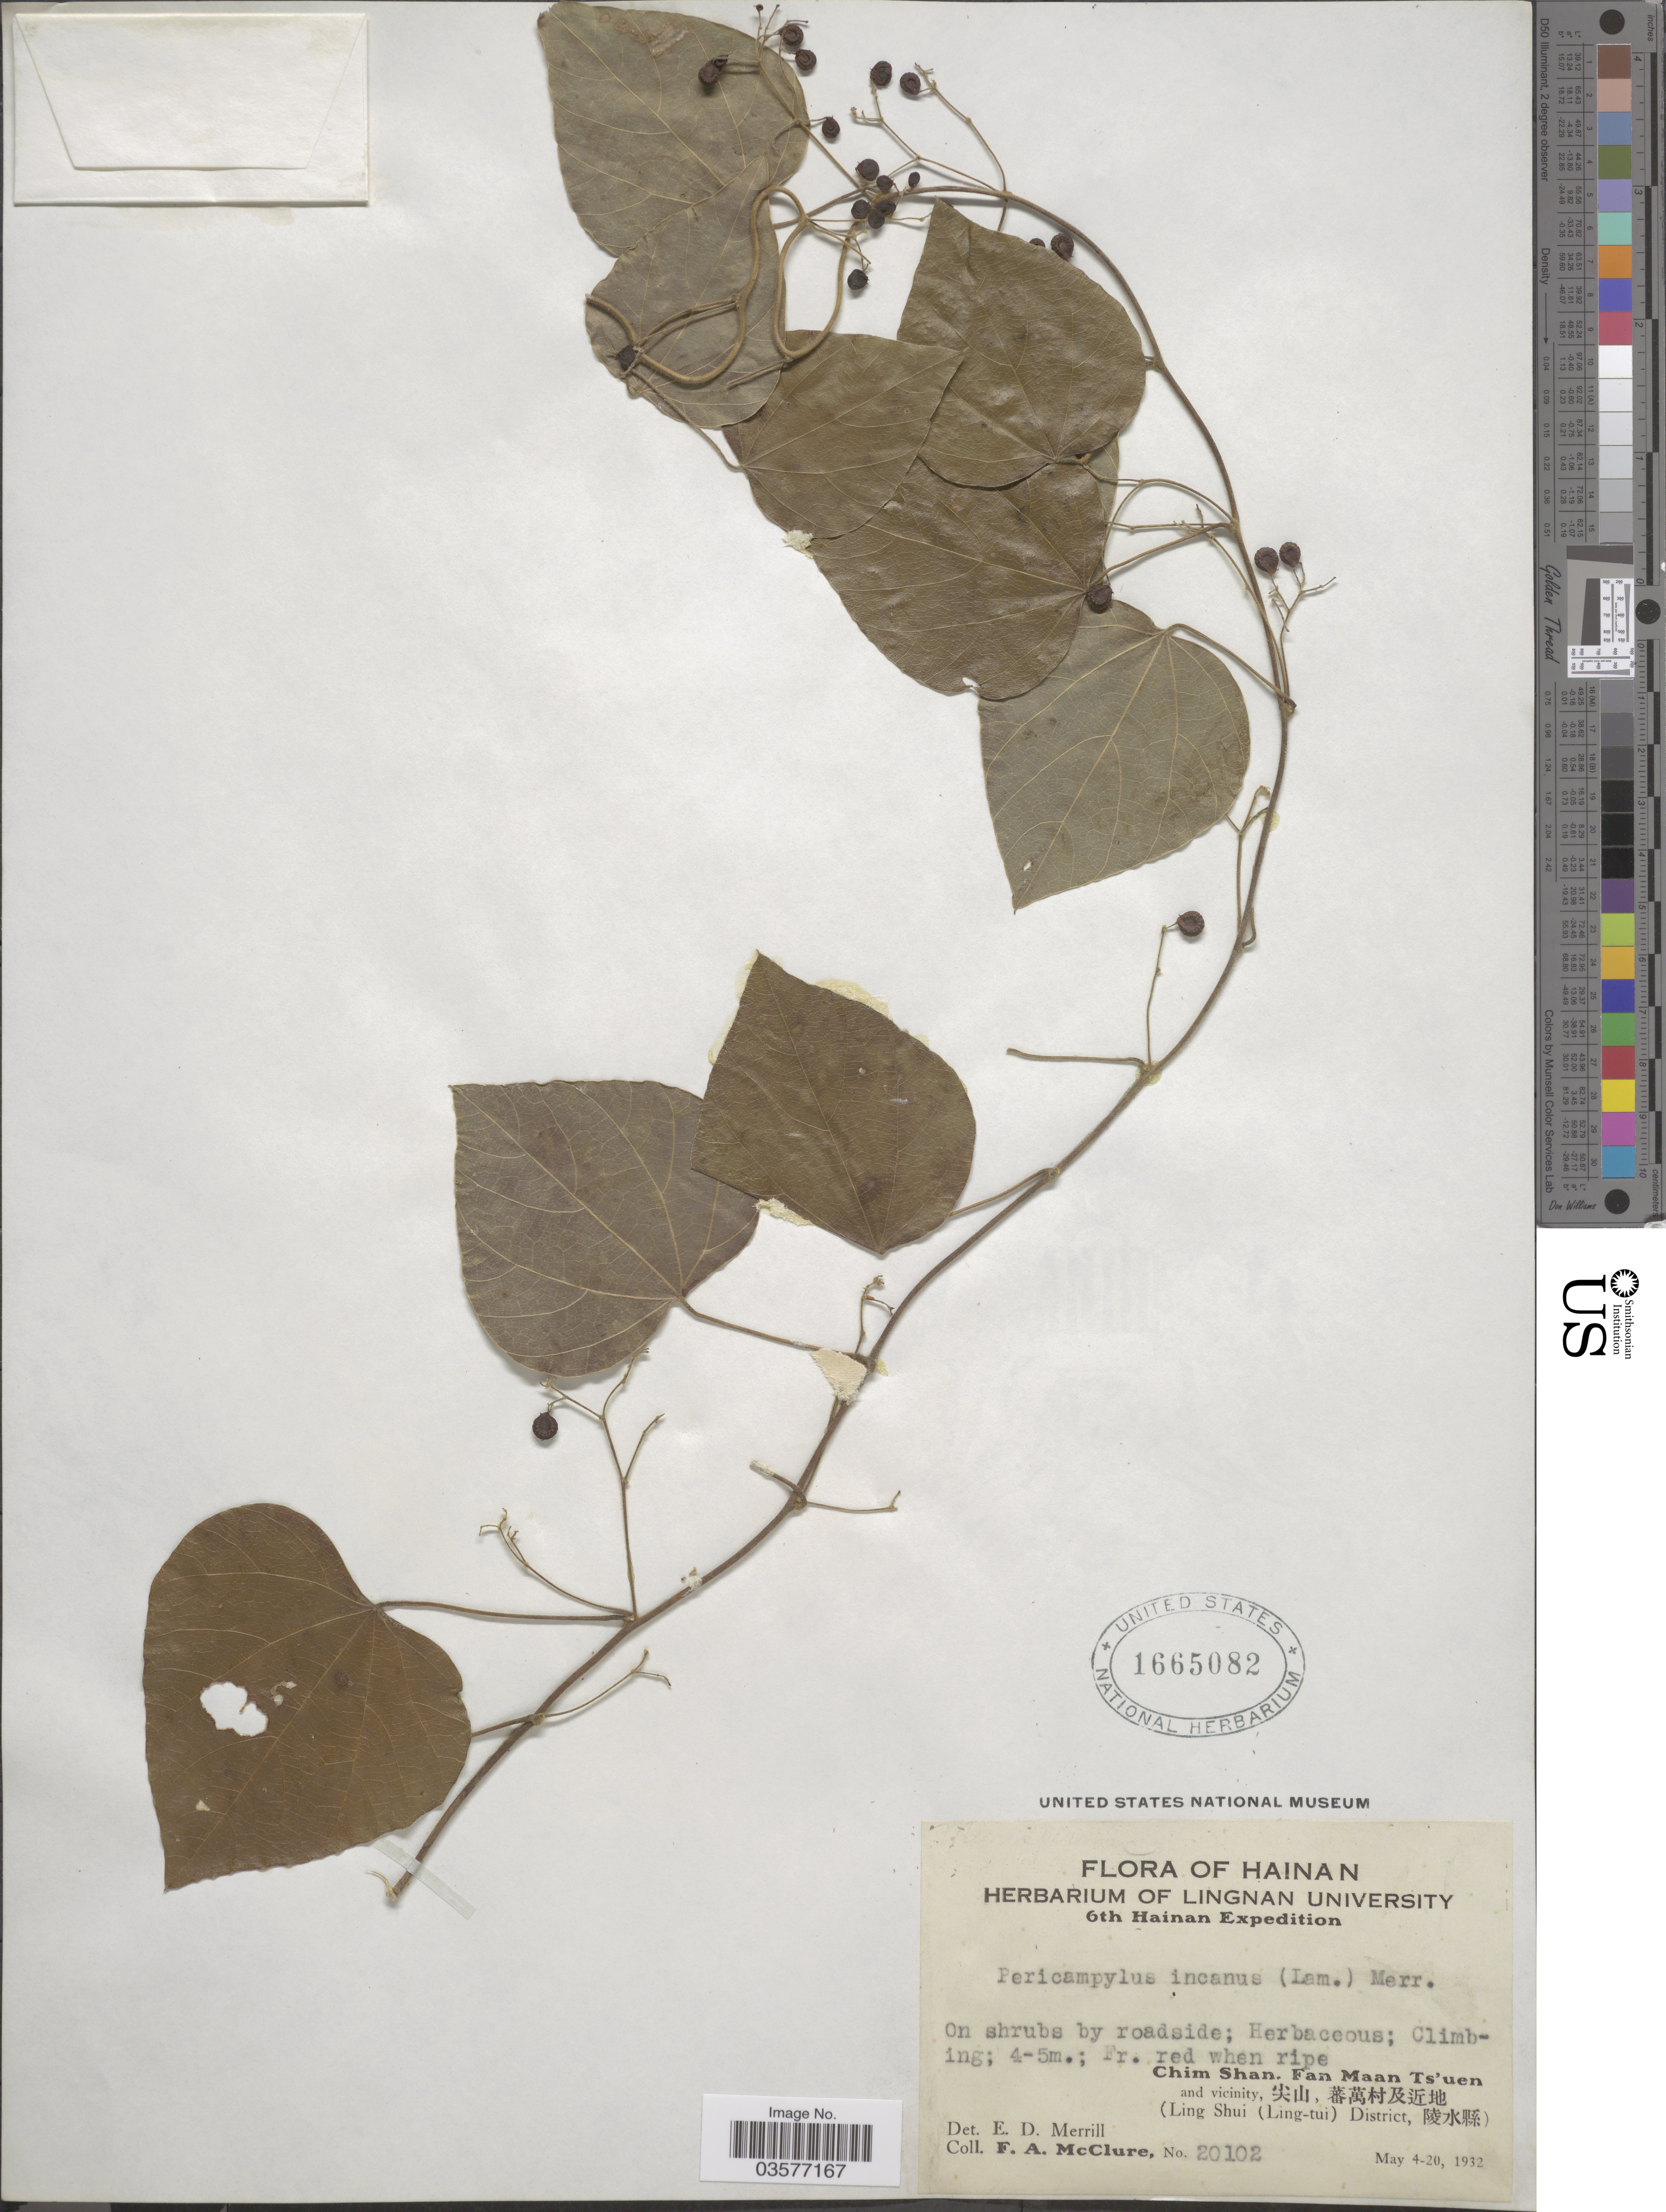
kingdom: Plantae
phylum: Tracheophyta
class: Magnoliopsida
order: Ranunculales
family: Menispermaceae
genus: Pericampylus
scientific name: Pericampylus glaucus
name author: (Lam.) Merr.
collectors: F. A. McClure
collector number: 20102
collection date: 1932-05-04/1932-05-20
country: China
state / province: Hainan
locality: Chim Shan, Fan Maan Ts'uen and vicinity, X, X. (Ling Shui (Ling-tui) District, X).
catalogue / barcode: US 1665082